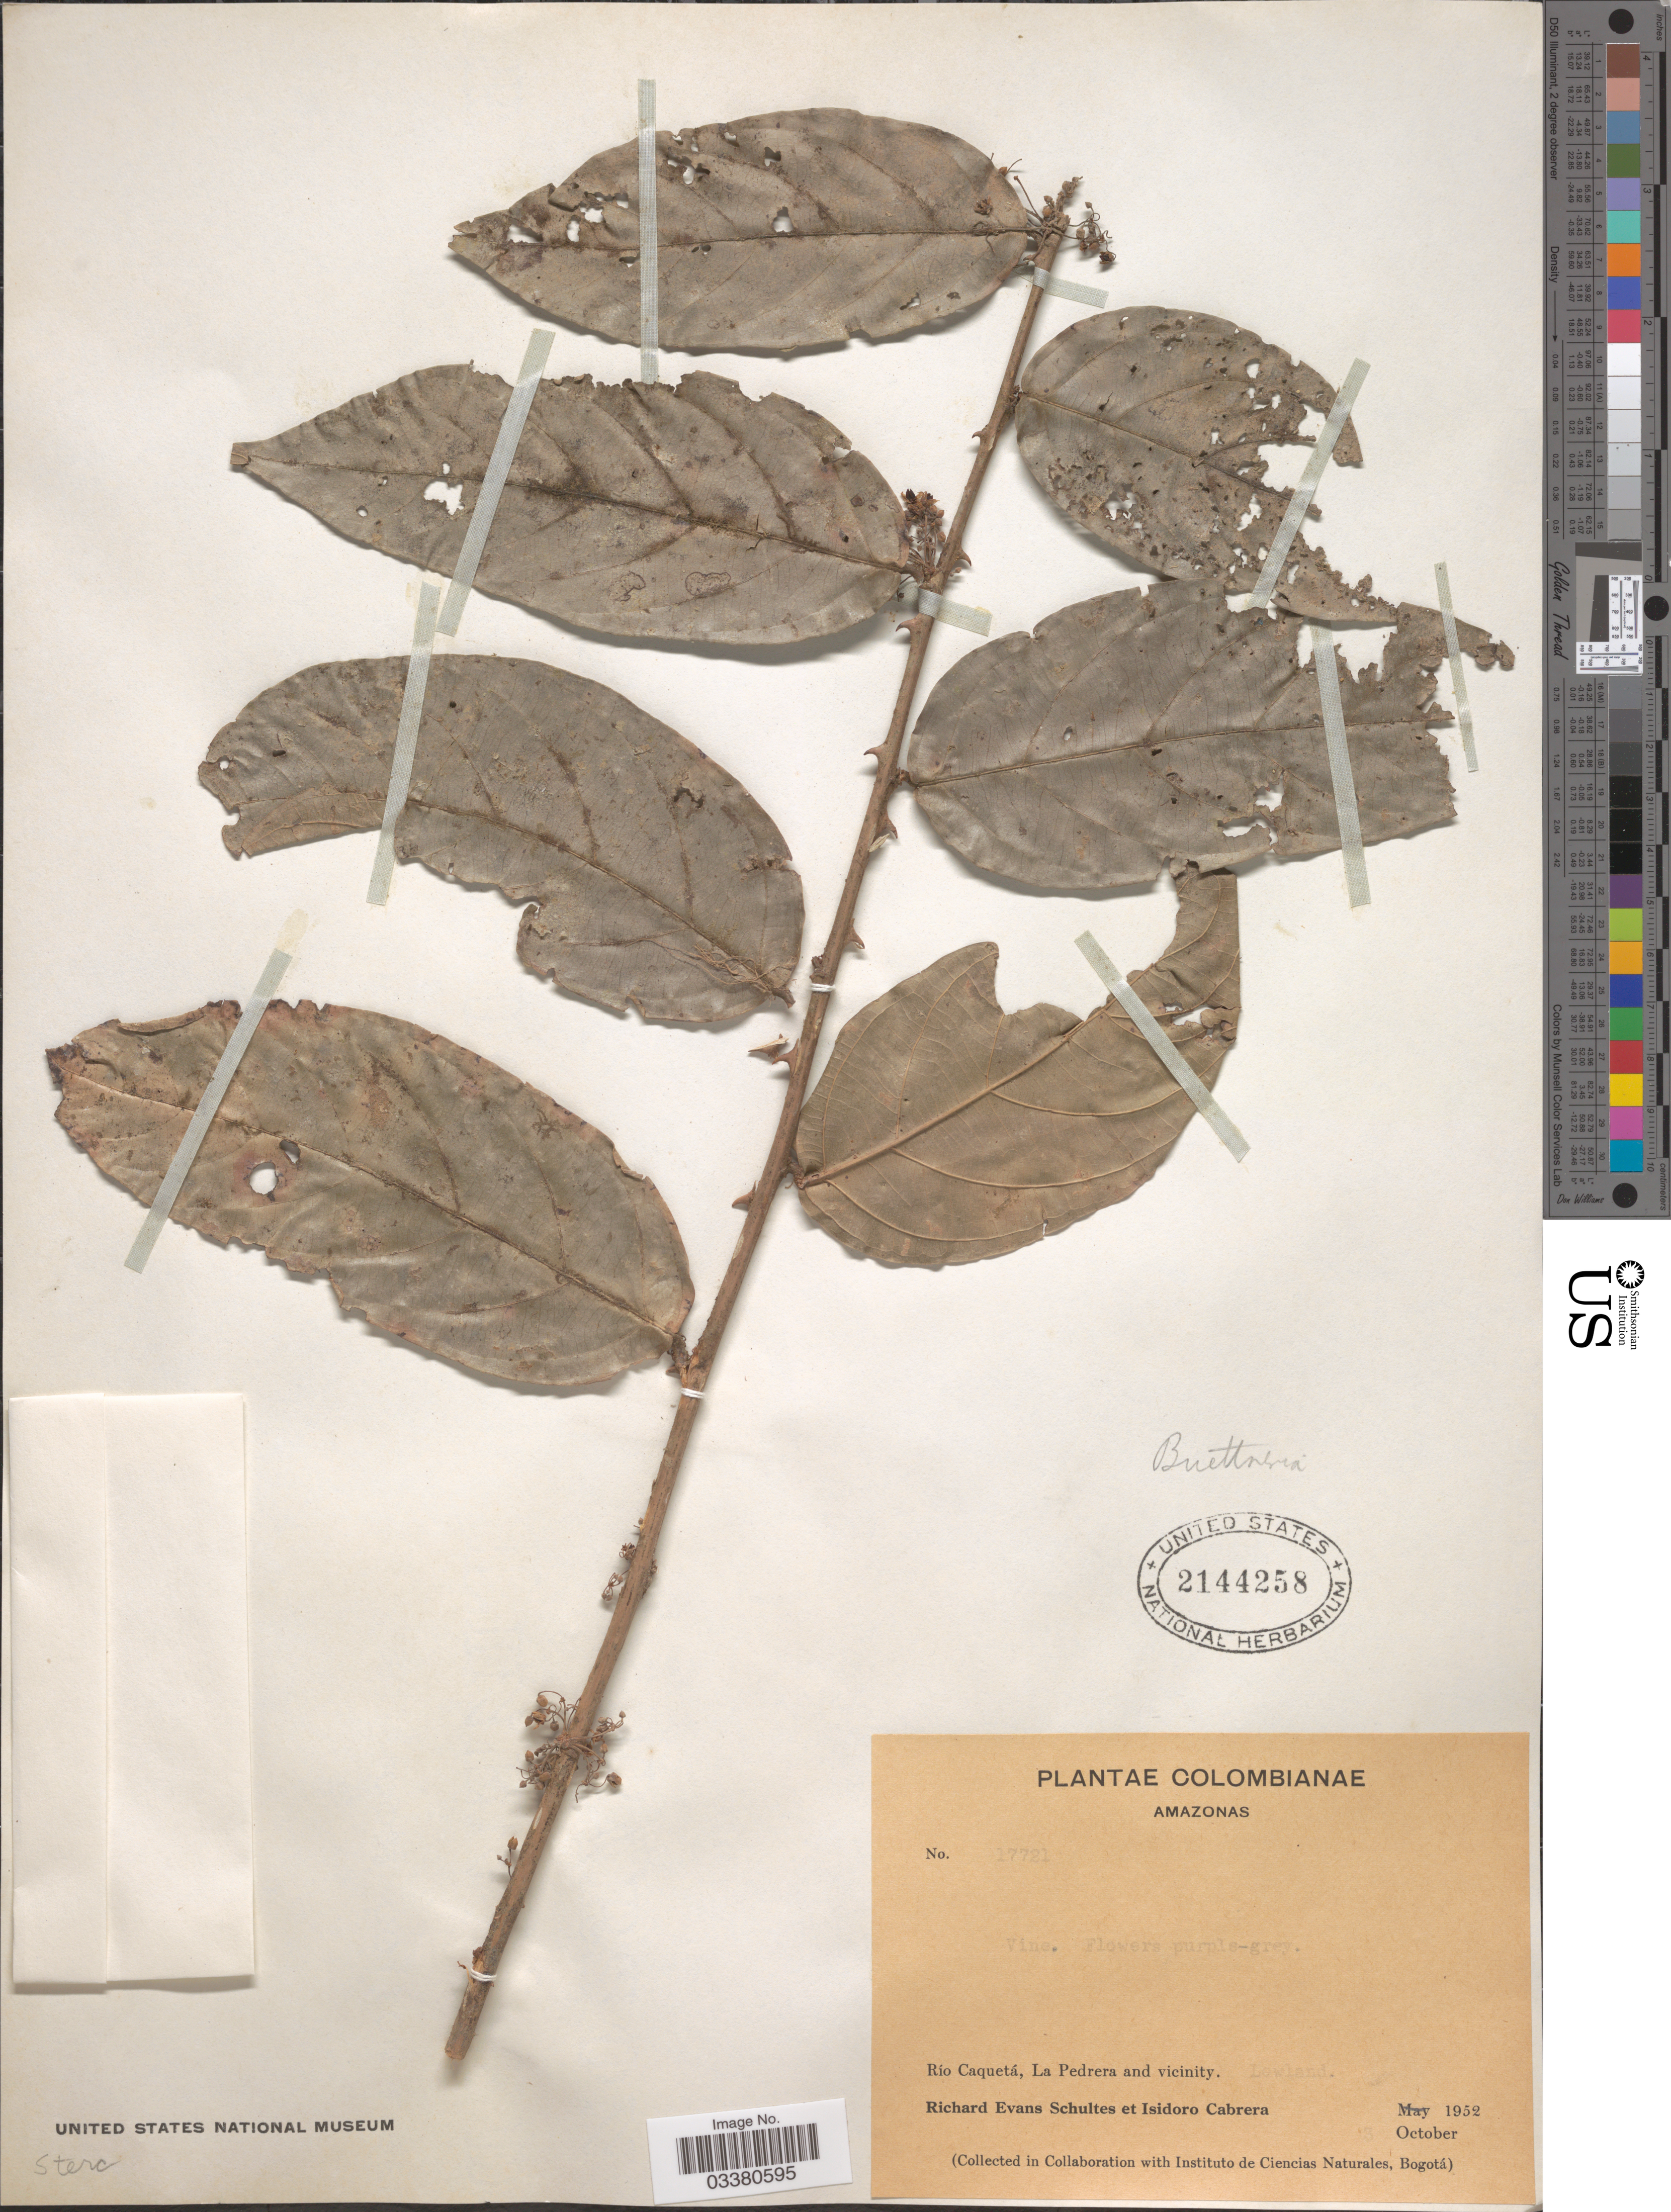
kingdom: Plantae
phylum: Tracheophyta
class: Magnoliopsida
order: Malvales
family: Malvaceae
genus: Byttneria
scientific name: Byttneria sp.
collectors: R. E. Schultes & I. Cabrera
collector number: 17721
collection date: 1952-10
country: Colombia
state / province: Amazônas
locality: Río Caquetá, La Pedrera and vicinity.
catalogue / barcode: US 2144258